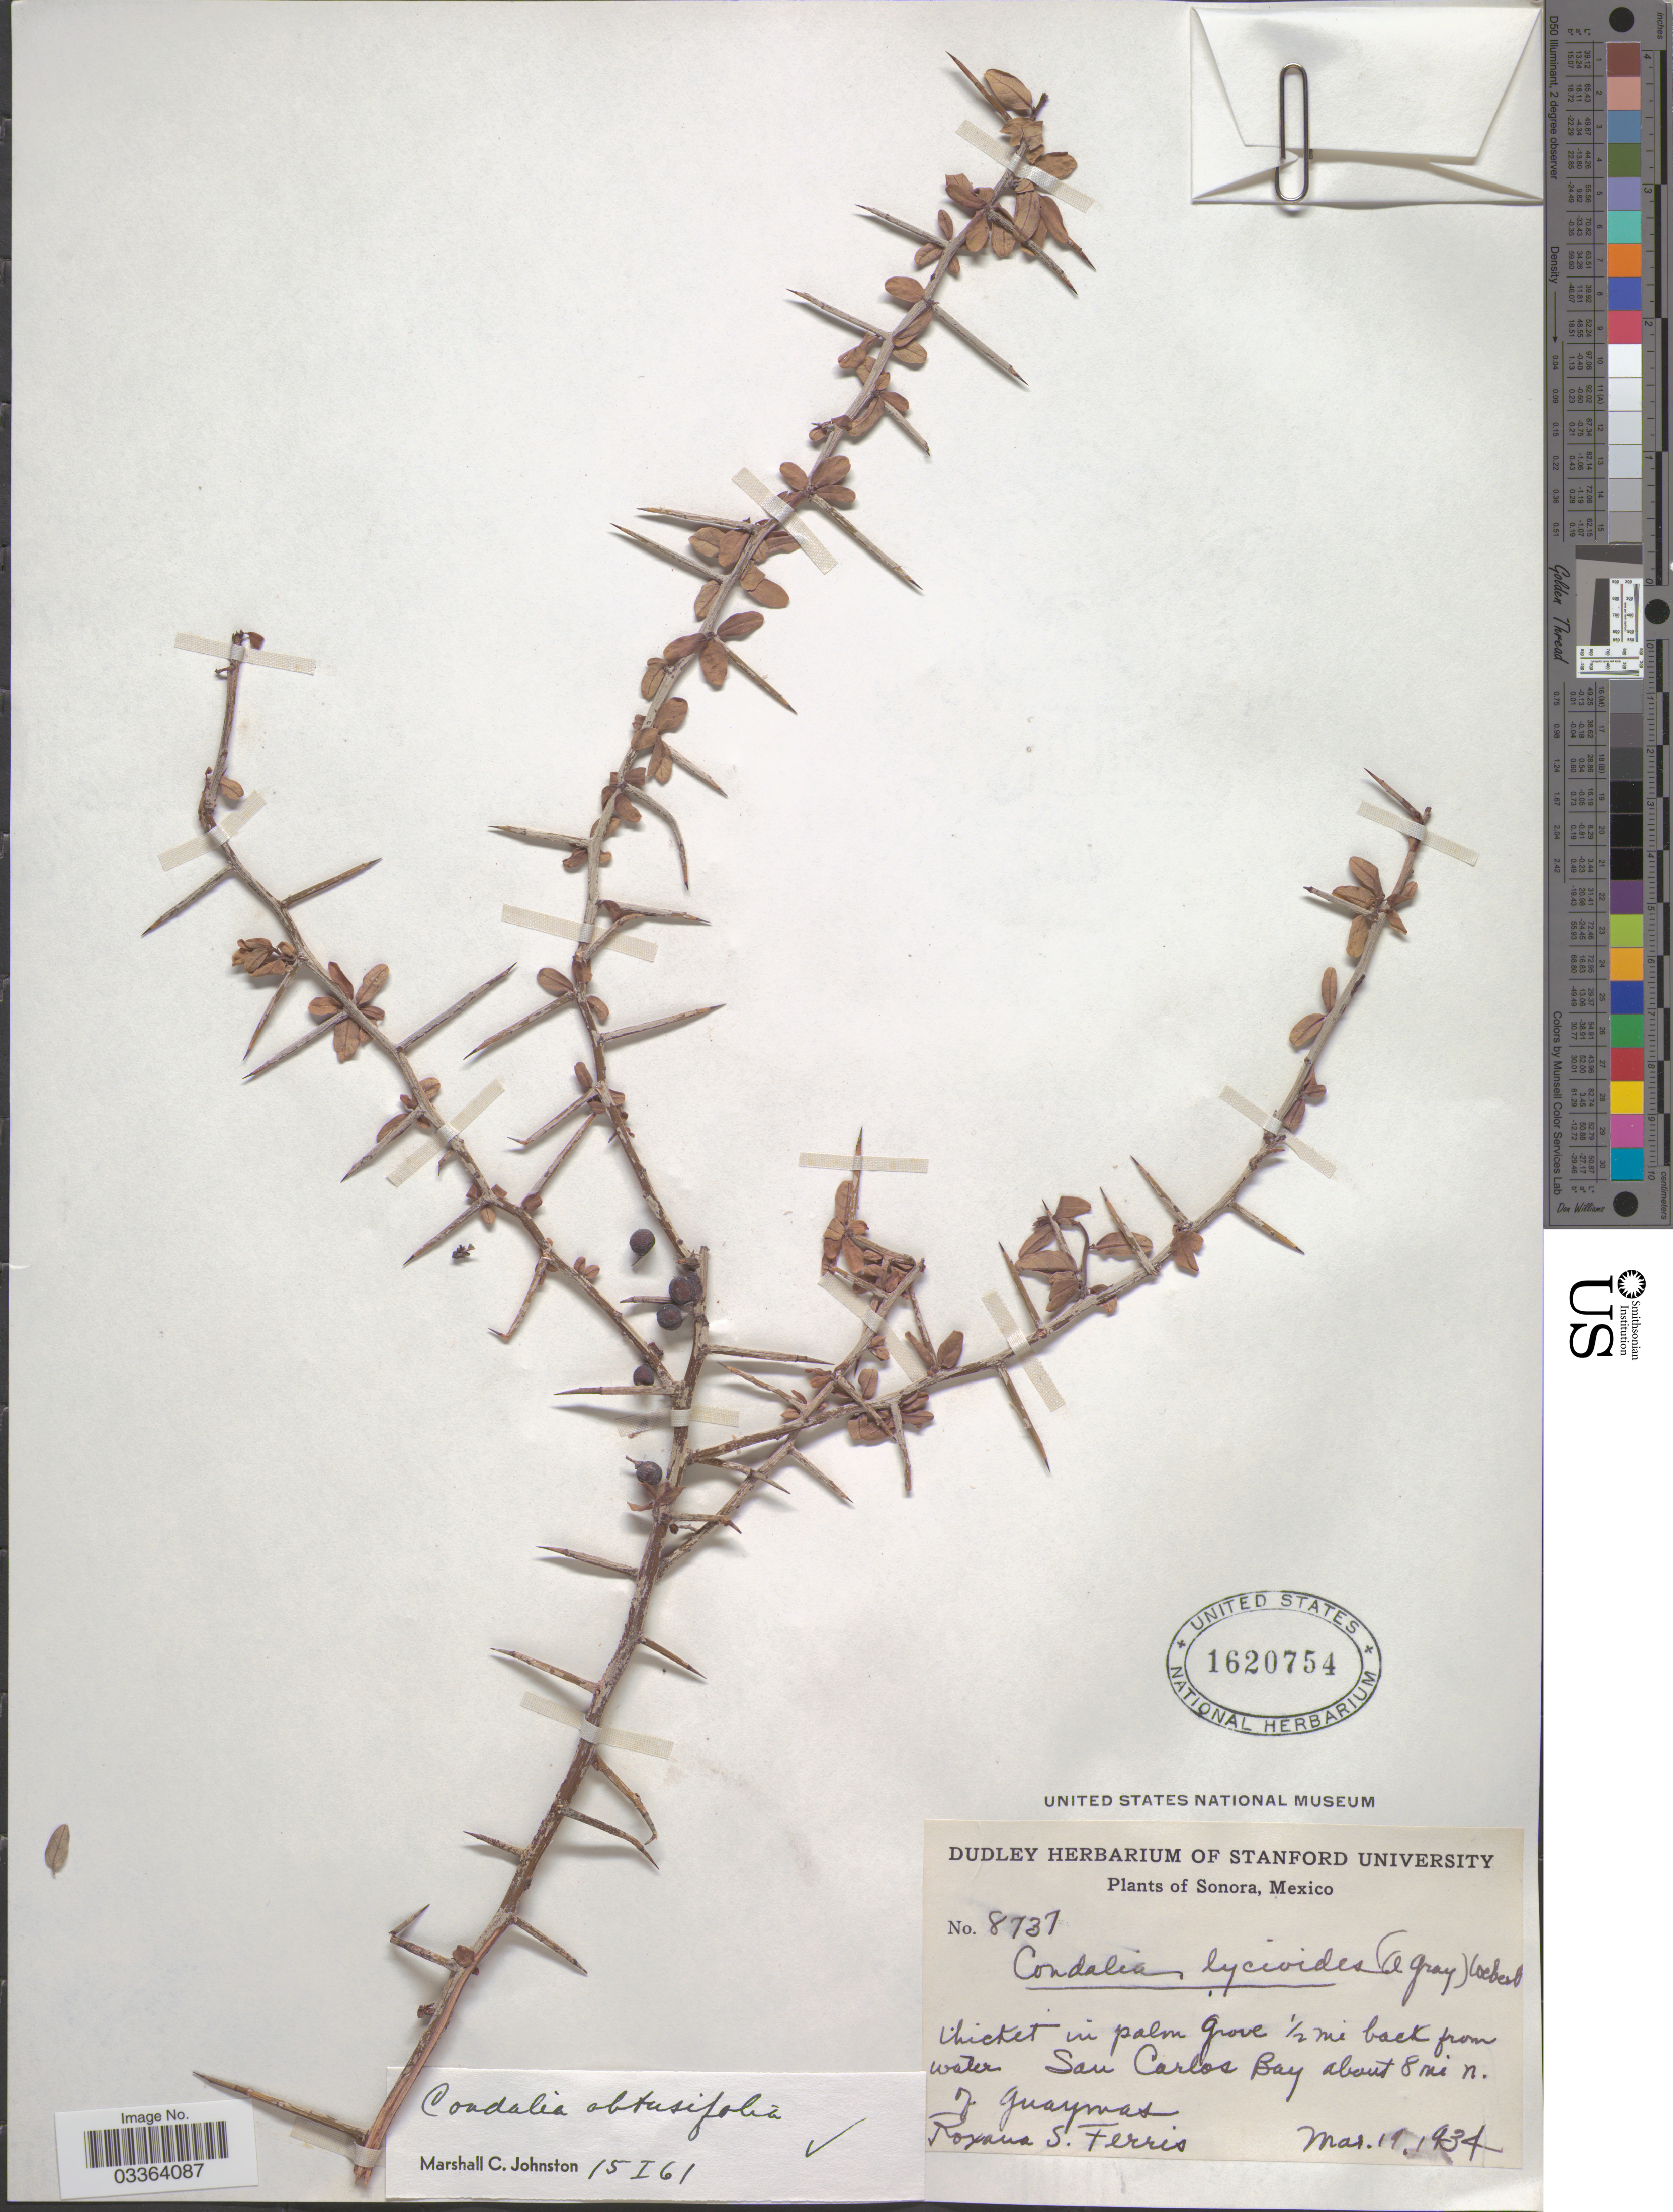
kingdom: Plantae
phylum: Tracheophyta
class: Magnoliopsida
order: Rosales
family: Rhamnaceae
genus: Sarcomphalus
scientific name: Sarcomphalus obtusifolius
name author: (Hook. ex Torr. & A. Gray) Hauenschild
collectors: R. S. Ferris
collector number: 8737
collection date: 1934-03-19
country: Mexico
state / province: Sonora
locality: Thicket in palm grove ½ mi back from water. San Carlos Bay about 8 mi N. of Guaymas.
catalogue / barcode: US 1620754